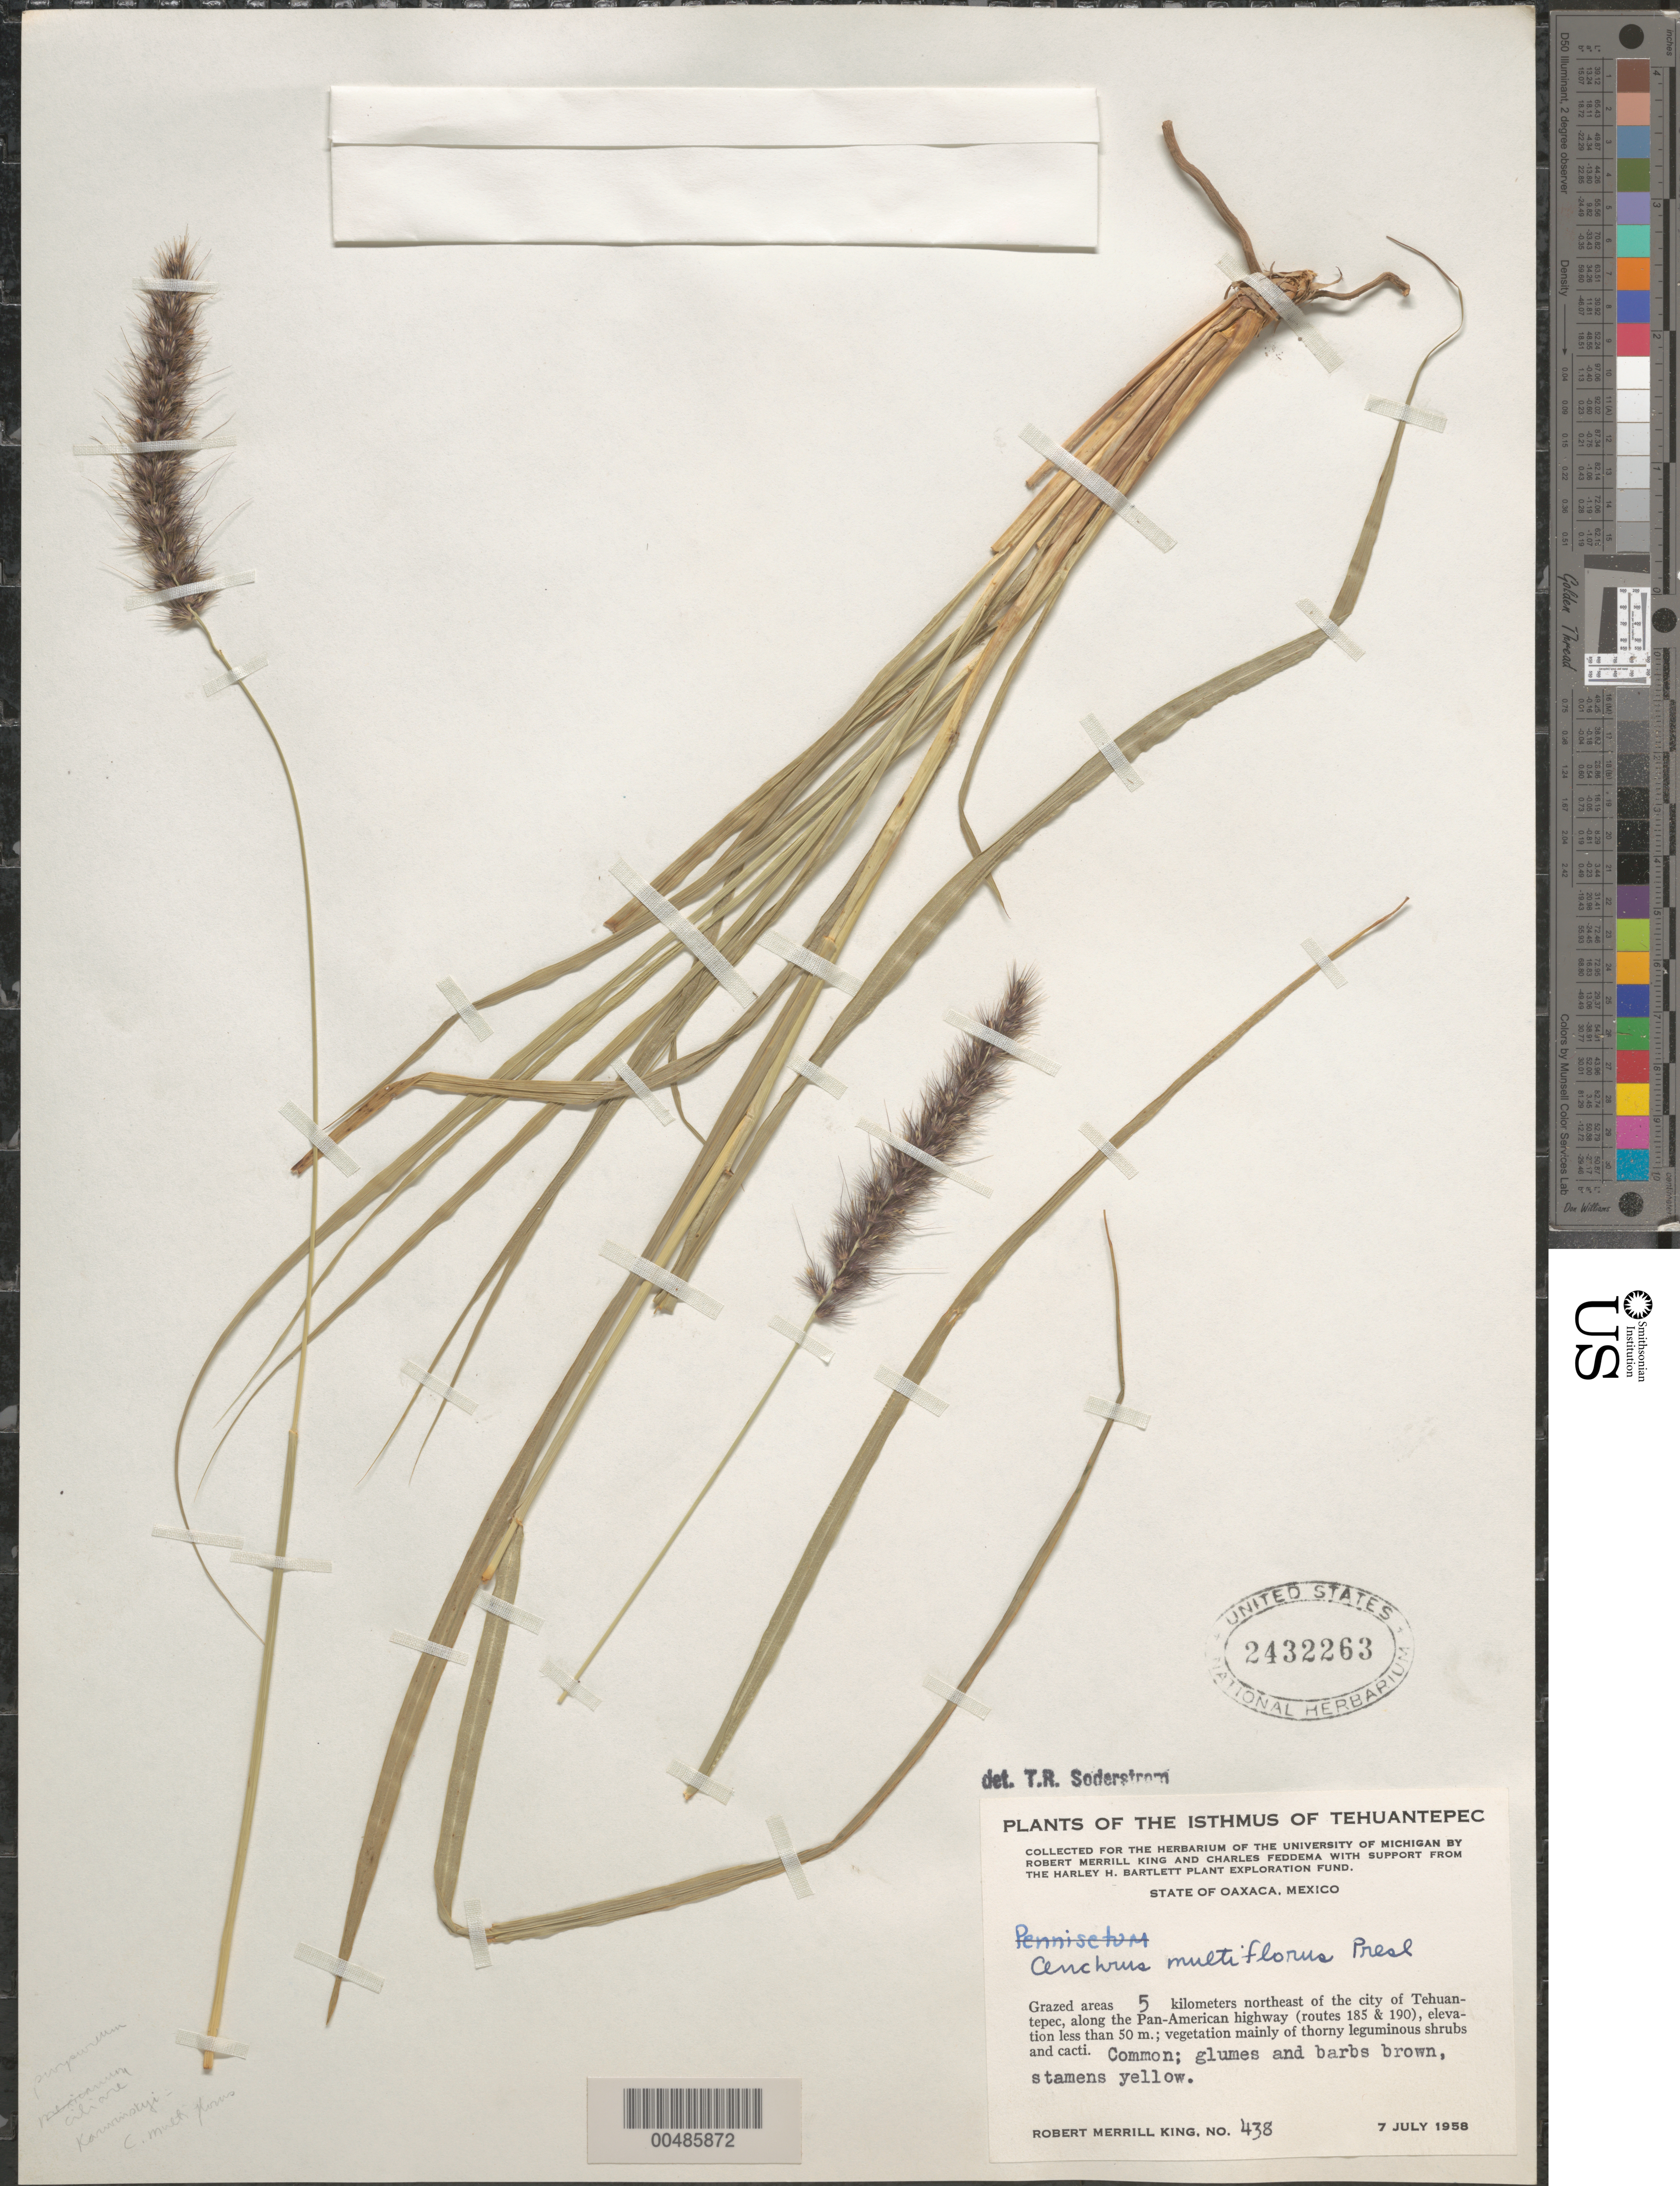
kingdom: Plantae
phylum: Tracheophyta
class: Liliopsida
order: Poales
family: Poaceae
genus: Cenchrus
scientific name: Cenchrus multiflorus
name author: C. Presl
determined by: Soderstrom, T. R.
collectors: R. M. King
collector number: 438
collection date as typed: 7 Jul 1958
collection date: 1958-07-07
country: Mexico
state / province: Oaxaca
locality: Isthmus of Tehuantepec, 5 km NE of the city of Tehuantepec, along the Pan-American Highway (routes 185 & 190)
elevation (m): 0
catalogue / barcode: US 2432263